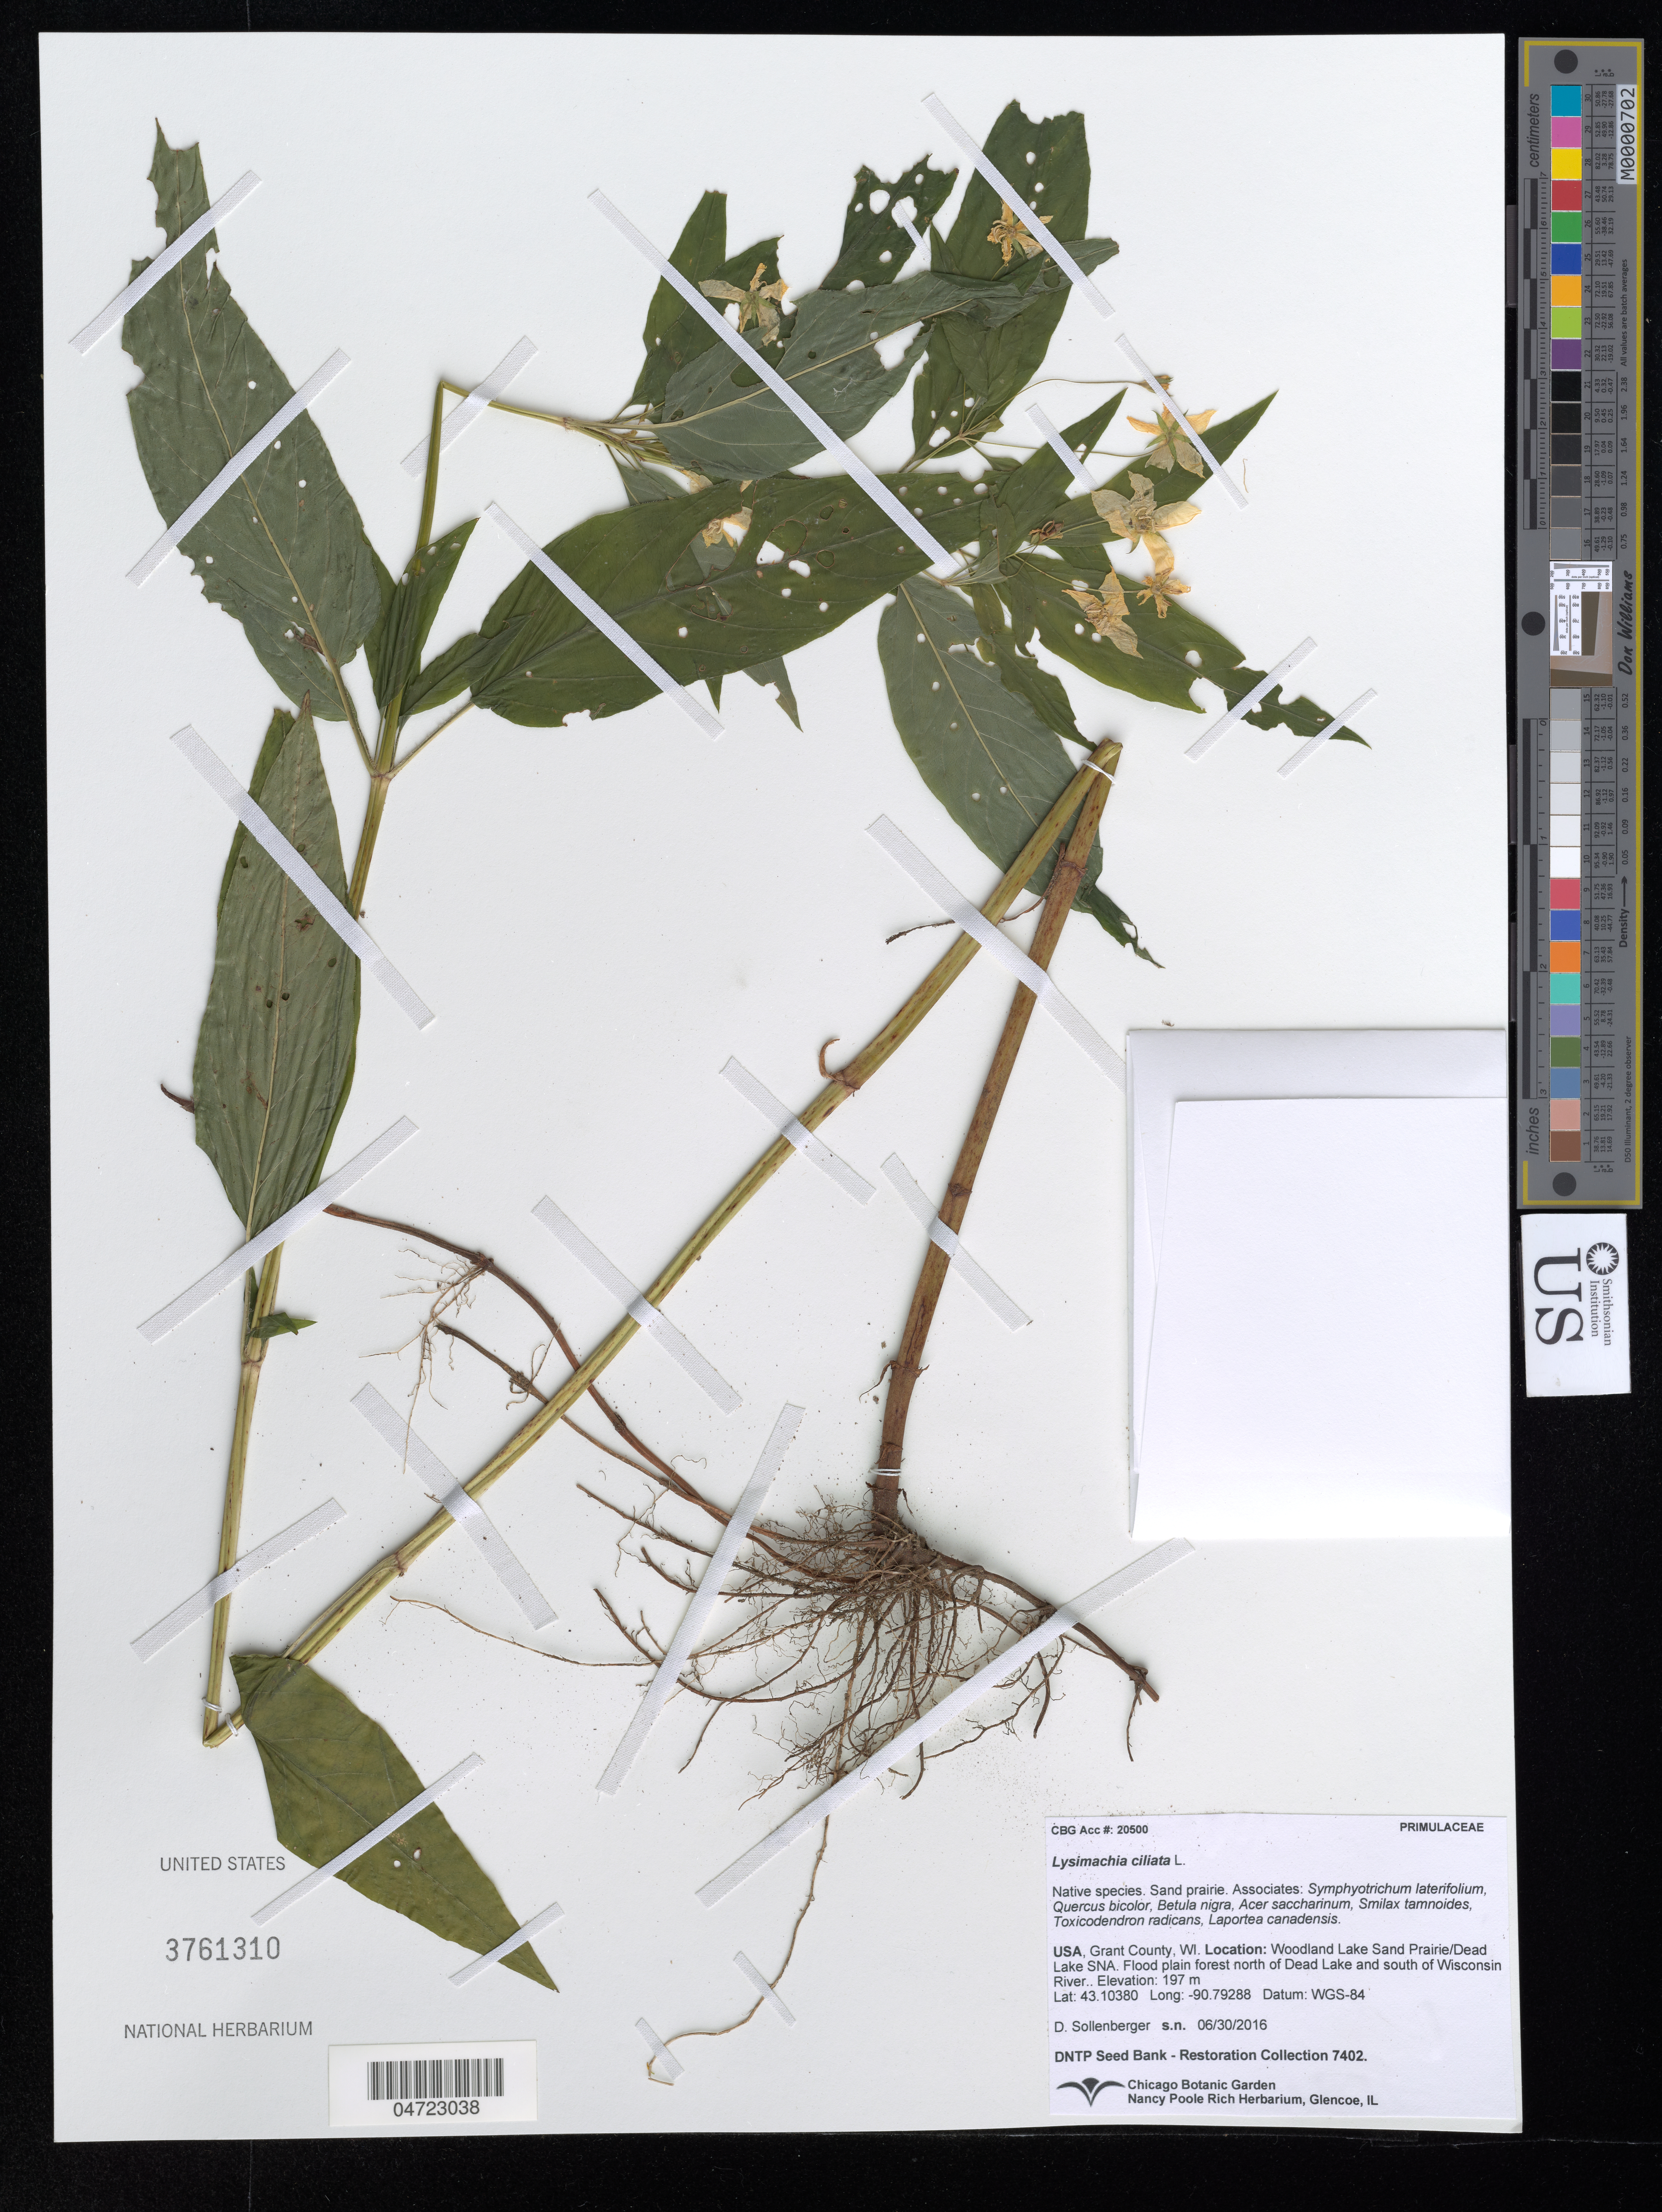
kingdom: Plantae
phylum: Tracheophyta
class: Magnoliopsida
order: Ericales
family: Primulaceae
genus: Lysimachia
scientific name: Lysimachia ciliata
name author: L.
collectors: D. Sollenberger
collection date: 2016-06-30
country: United States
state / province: Wisconsin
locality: Grant County, WI. Woodland Lake Sand Prairie/Dead Lake SNA. Flood plain forest north of Dead Lake and south of Wisconsin River.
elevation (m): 197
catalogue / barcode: US 3761310